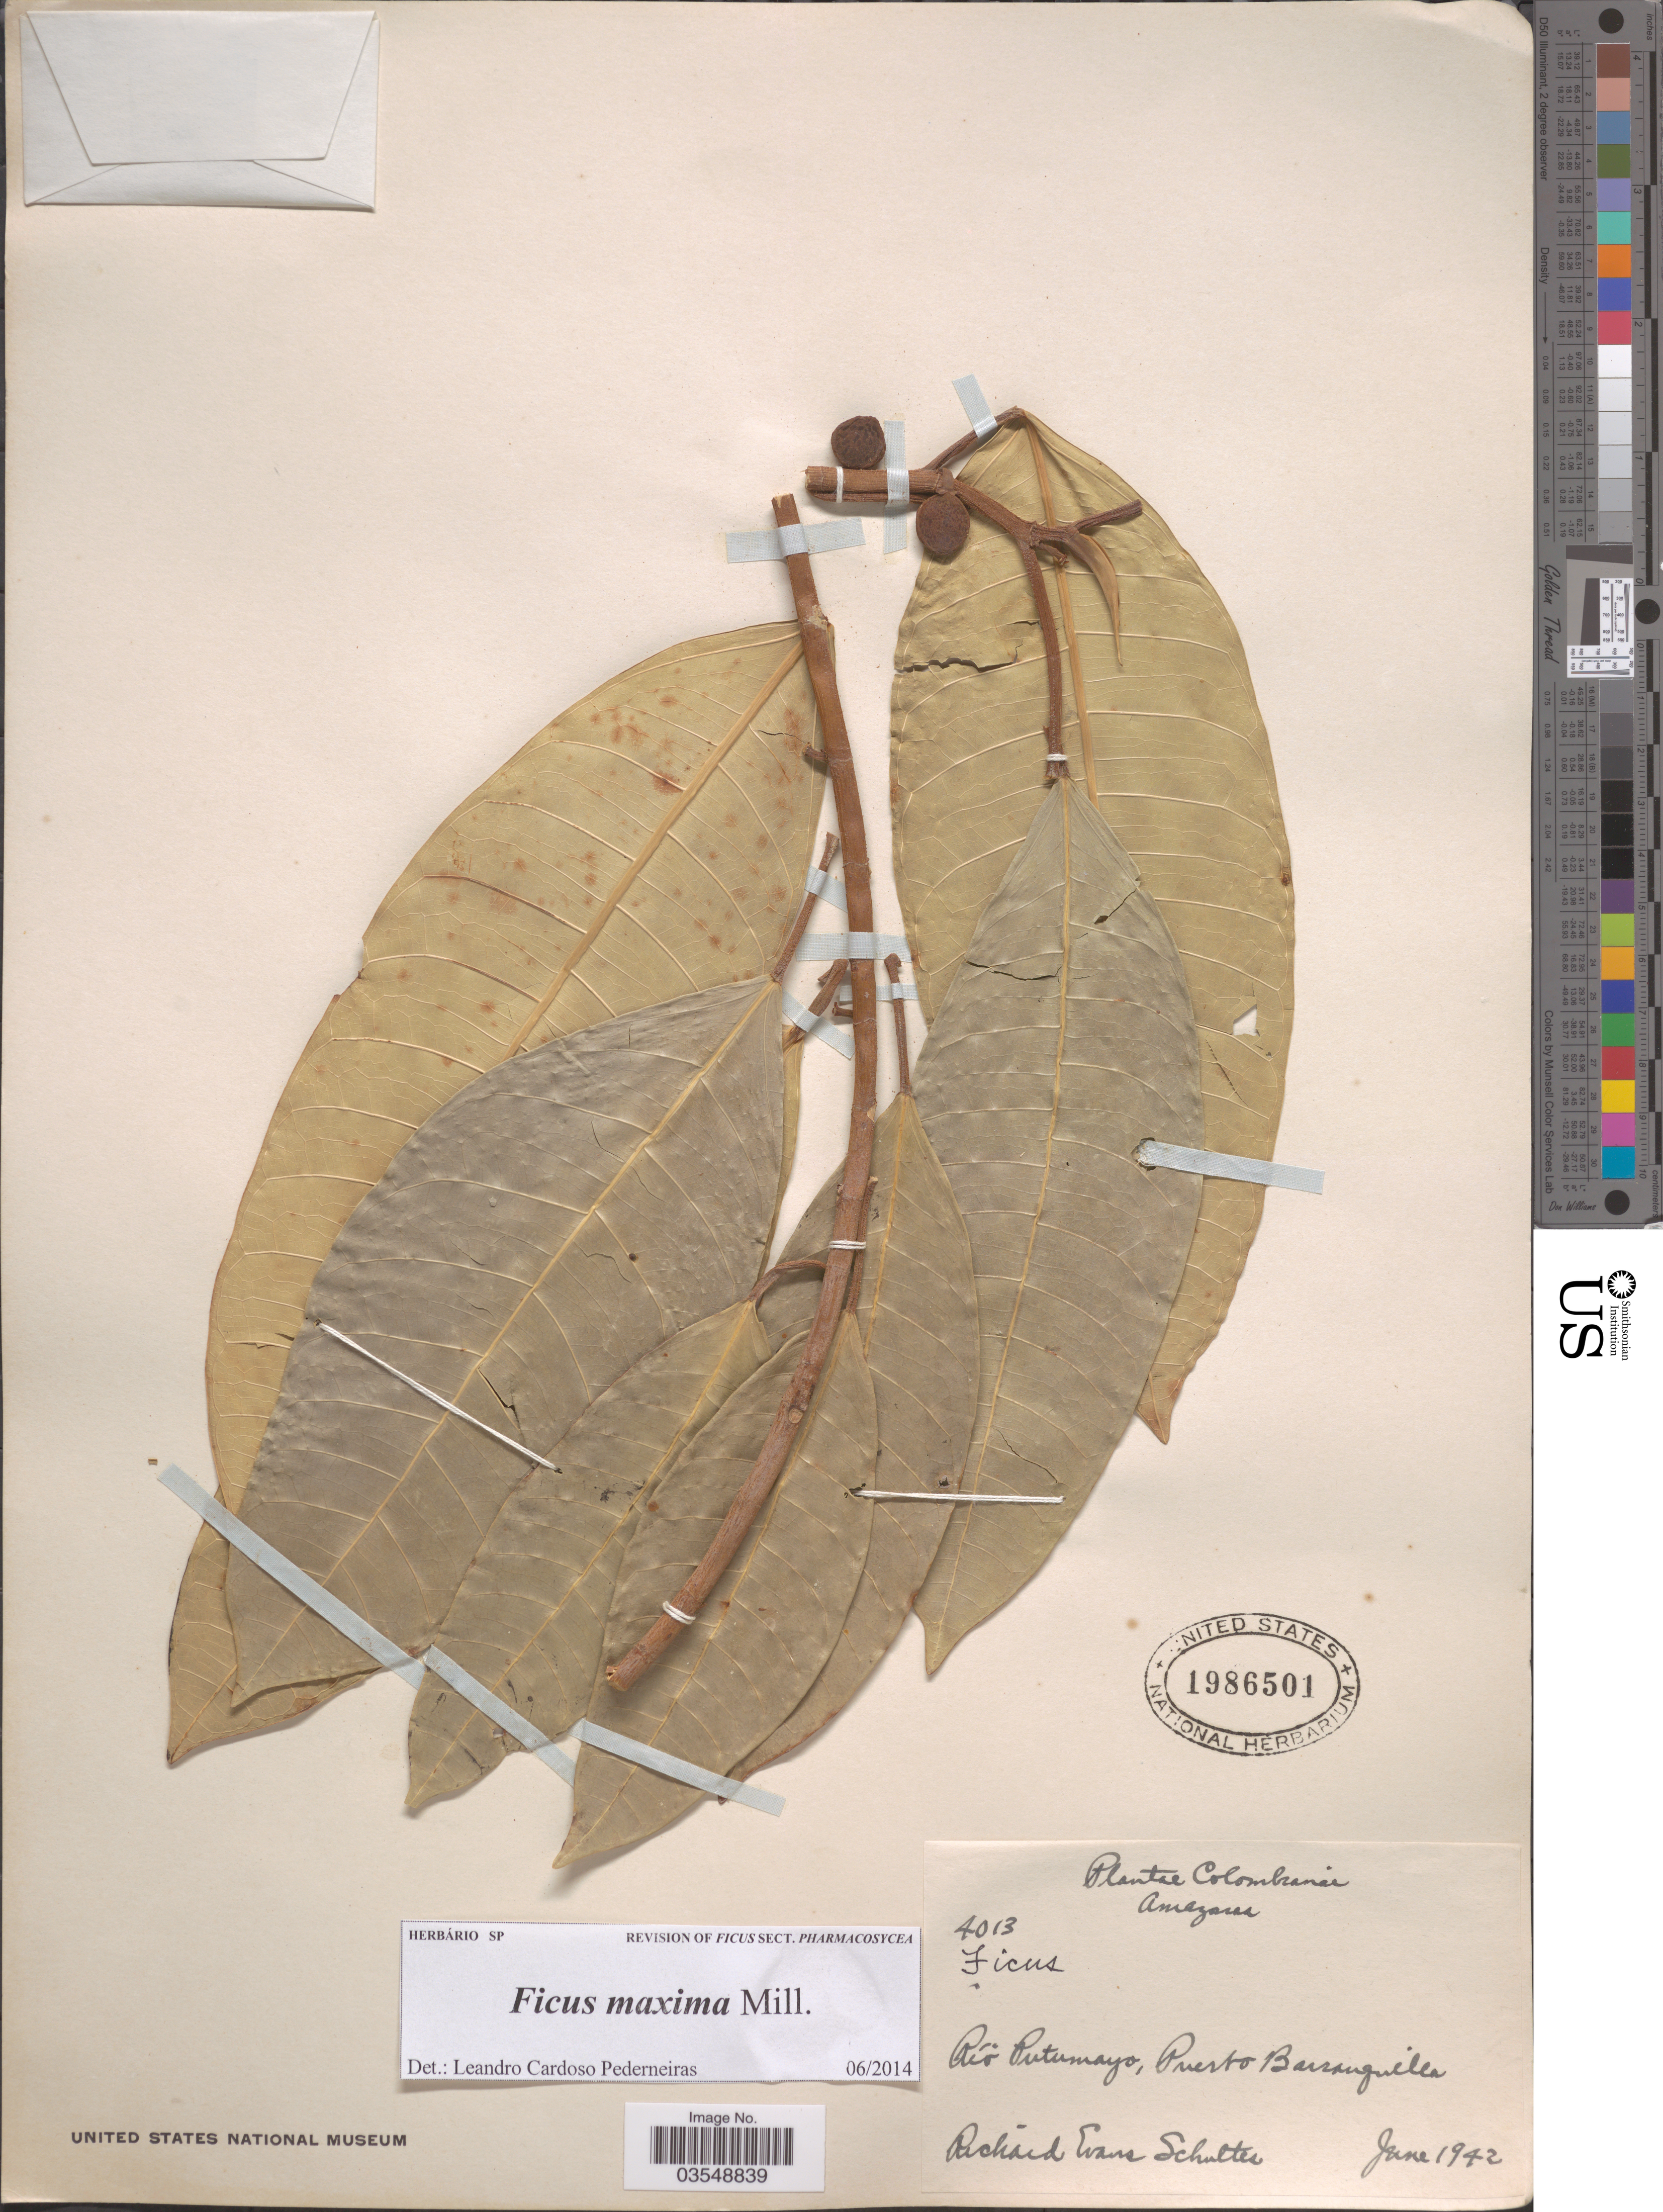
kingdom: Plantae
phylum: Tracheophyta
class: Magnoliopsida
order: Rosales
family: Moraceae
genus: Ficus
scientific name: Ficus maxima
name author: Mill.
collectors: R. E. Schultes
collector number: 4013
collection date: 1942-06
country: Colombia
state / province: Amazônas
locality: Río Putumayo, Puerto Barranquilla.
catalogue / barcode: US 1986501